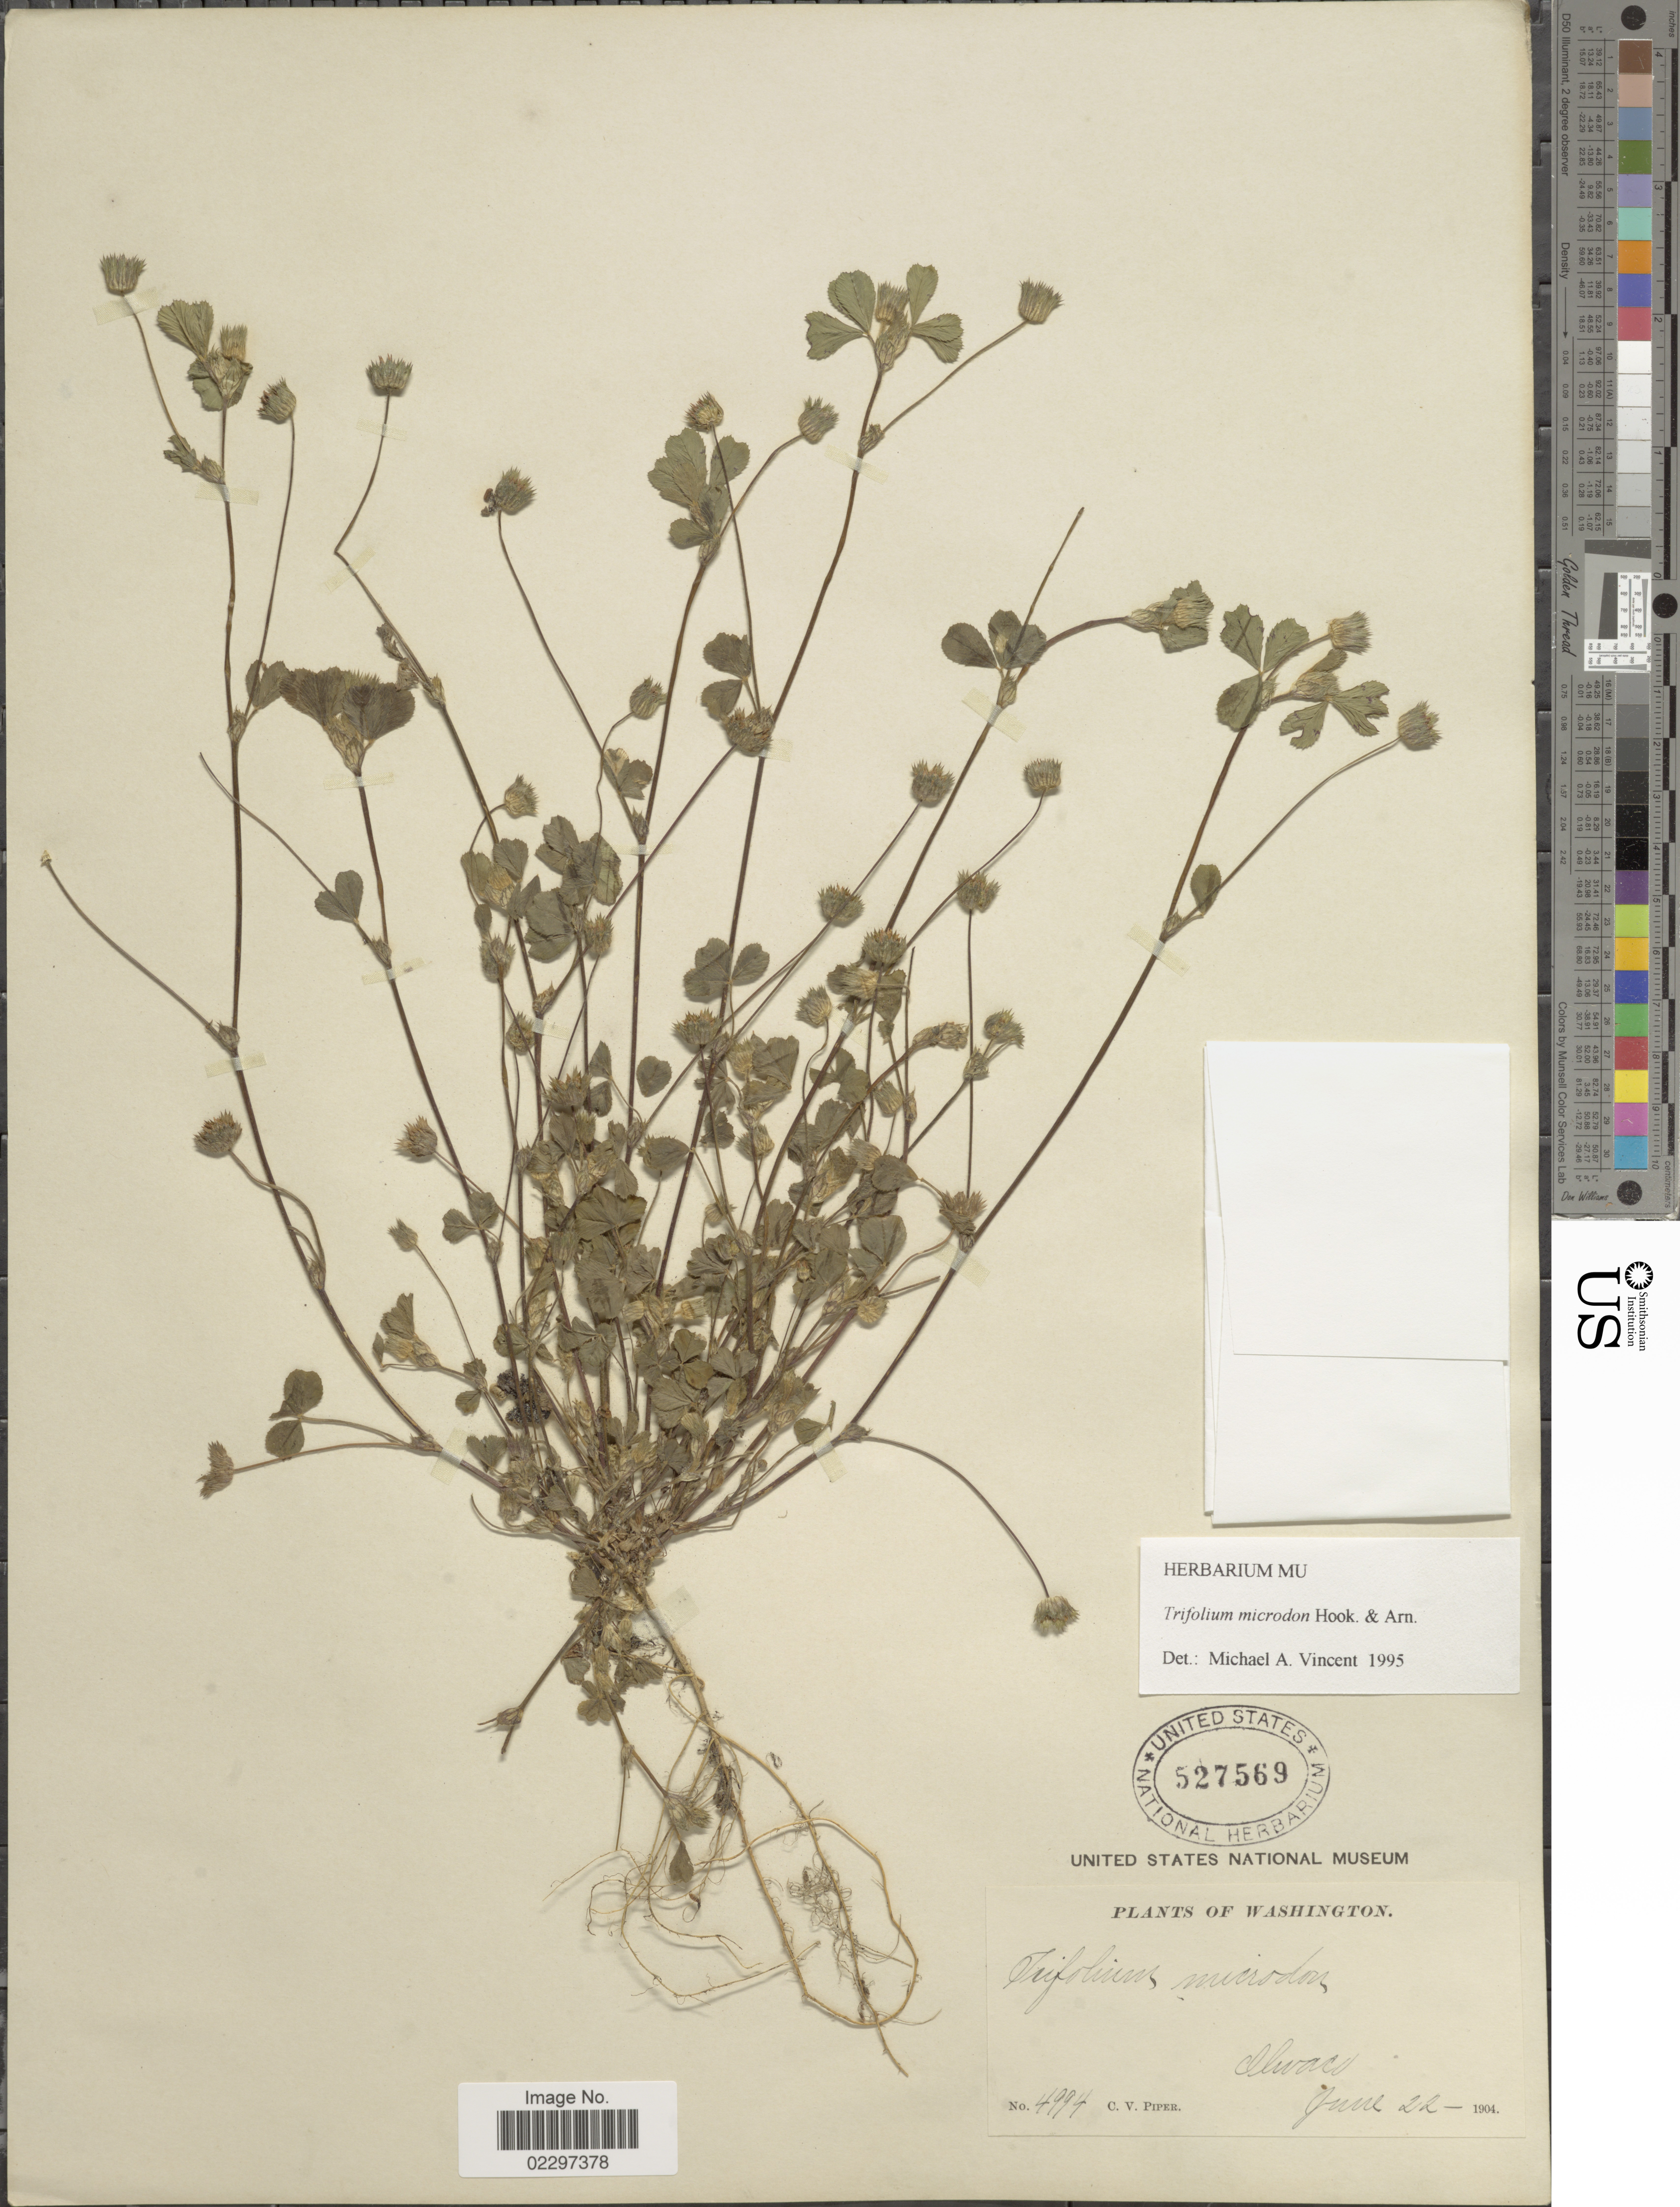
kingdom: Plantae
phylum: Tracheophyta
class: Magnoliopsida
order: Fabales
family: Fabaceae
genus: Trifolium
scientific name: Trifolium microdon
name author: Hook. & Arn.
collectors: C. V. Piper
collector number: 4994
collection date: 1904-06-22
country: United States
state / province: Washington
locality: Ihvaco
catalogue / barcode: US 527569